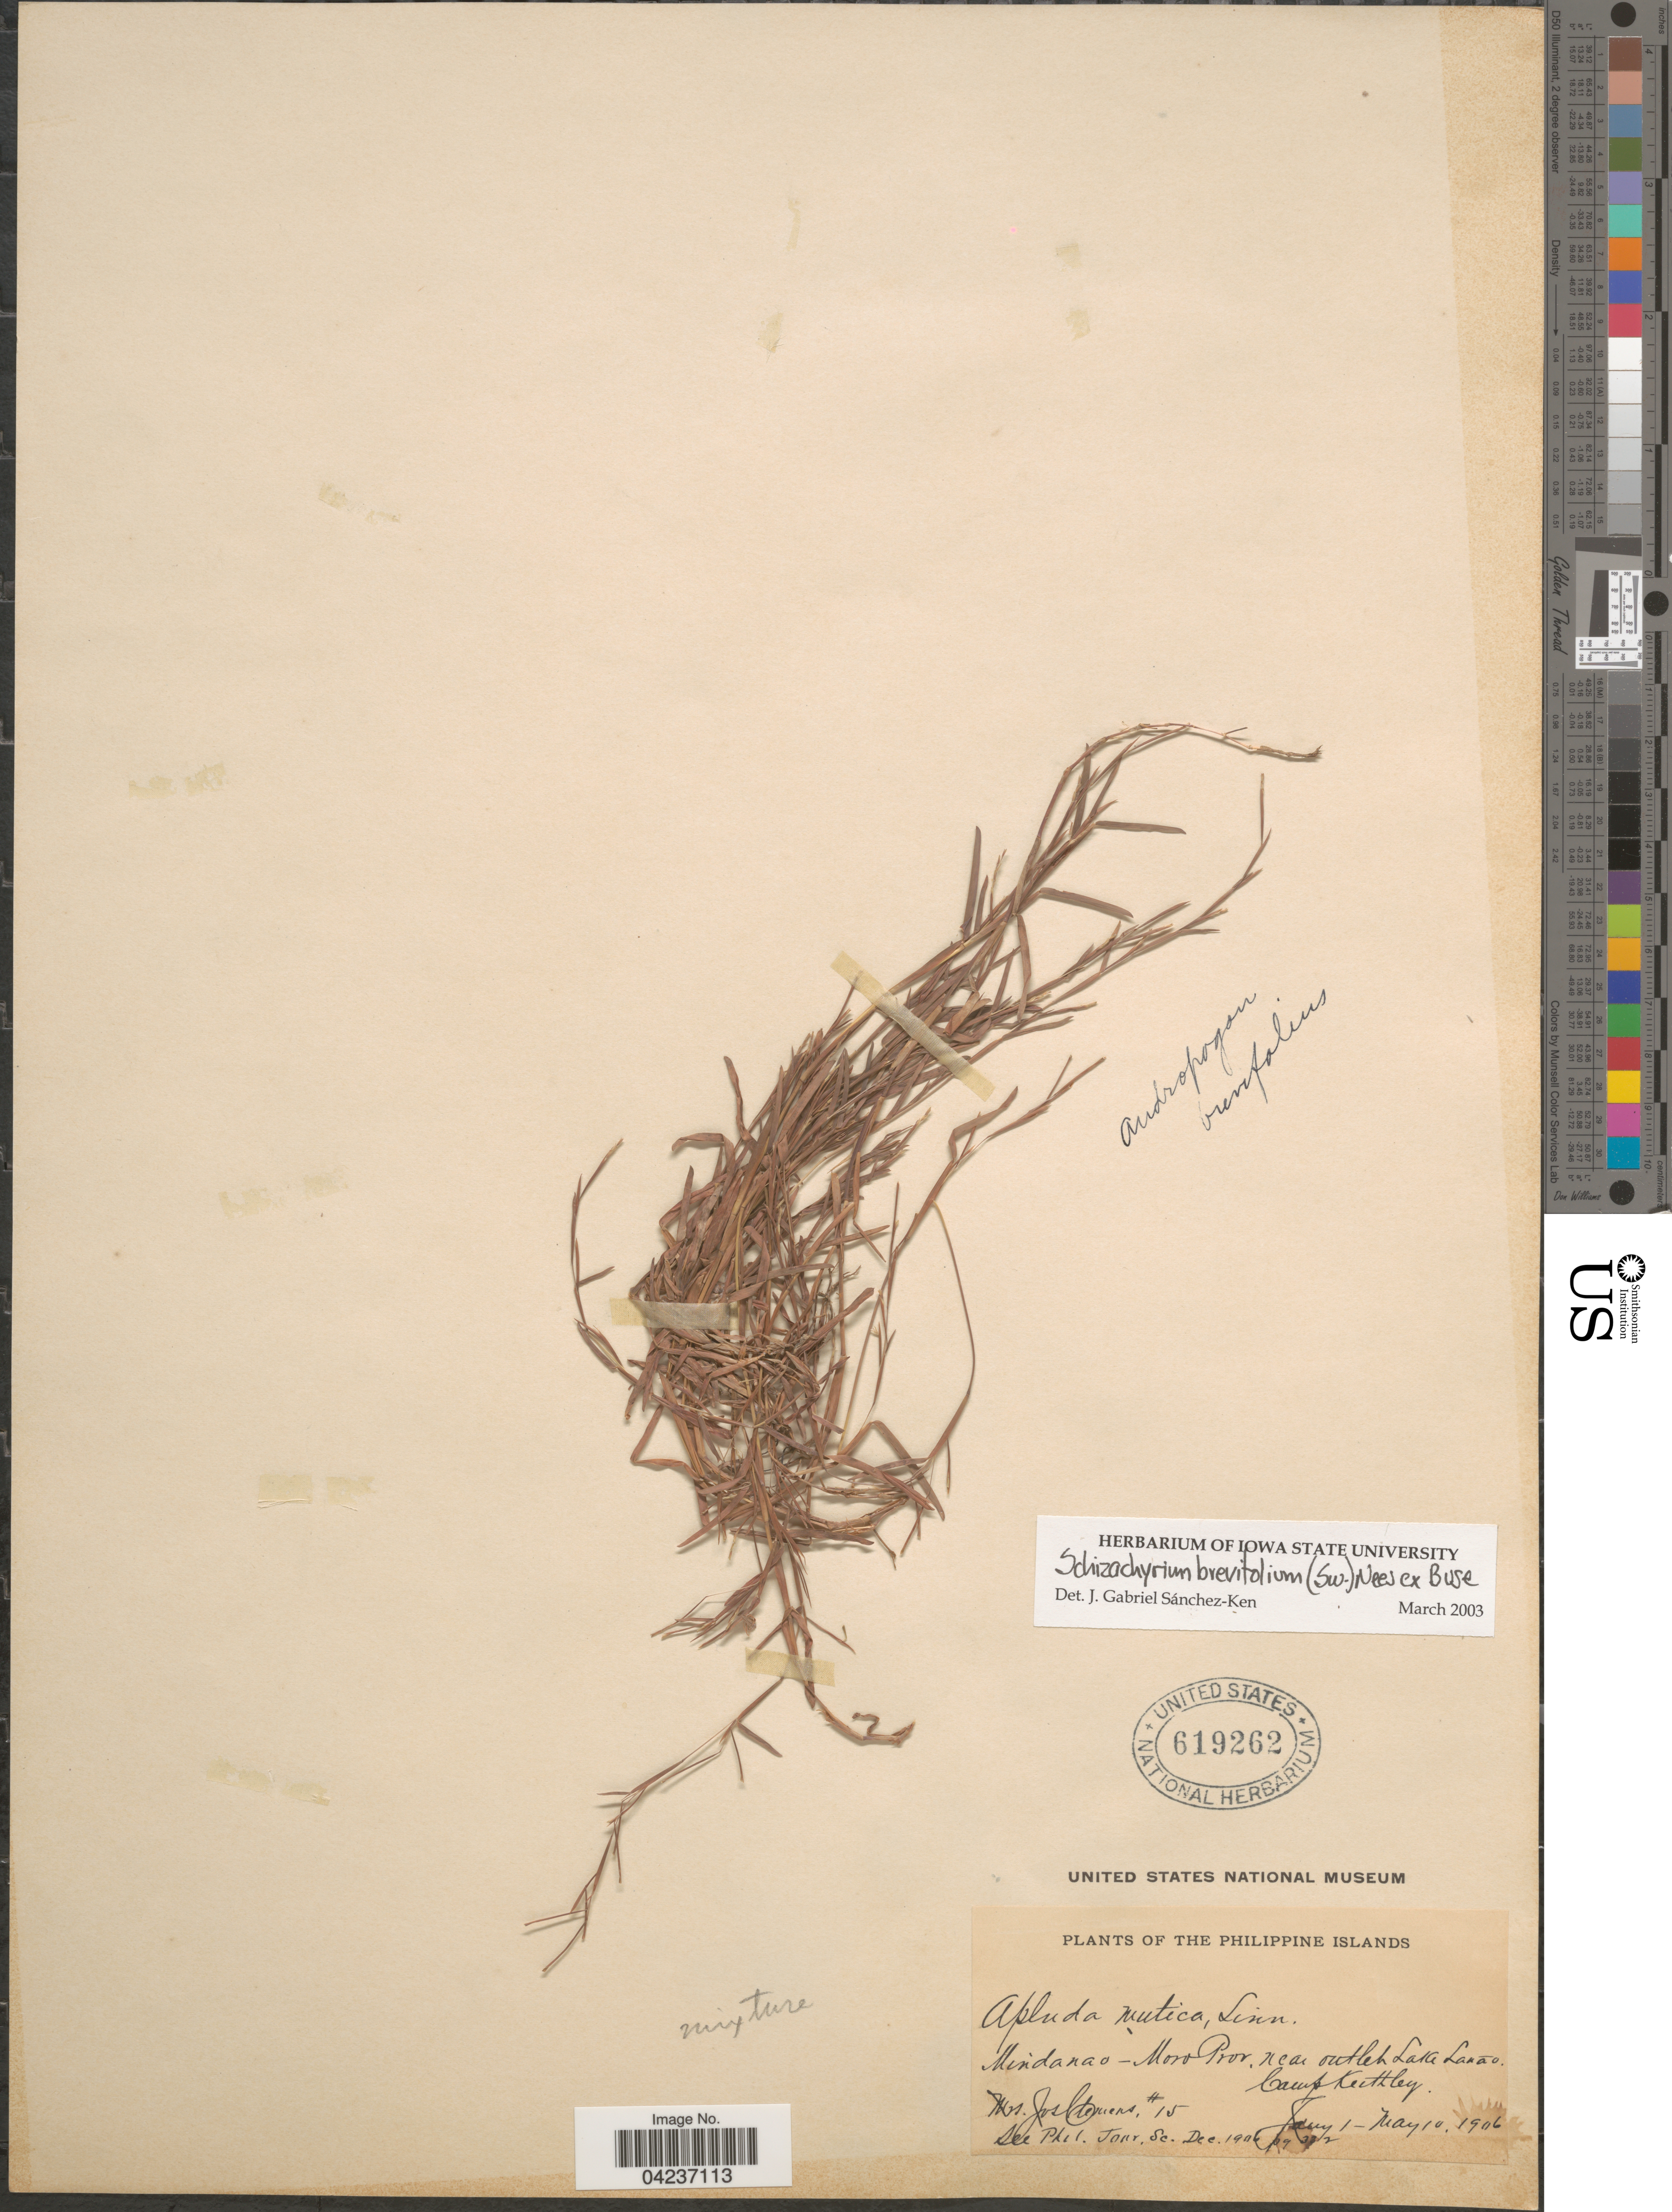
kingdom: Plantae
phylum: Tracheophyta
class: Liliopsida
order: Poales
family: Poaceae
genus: Apluda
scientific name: Apluda mutica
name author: L.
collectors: J. Clemens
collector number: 15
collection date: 1906-01-01/1906-05-10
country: Philippines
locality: Mindanao - Moro Prov. near outlet Lake Lanao. Camp Keithley.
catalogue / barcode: US 619262